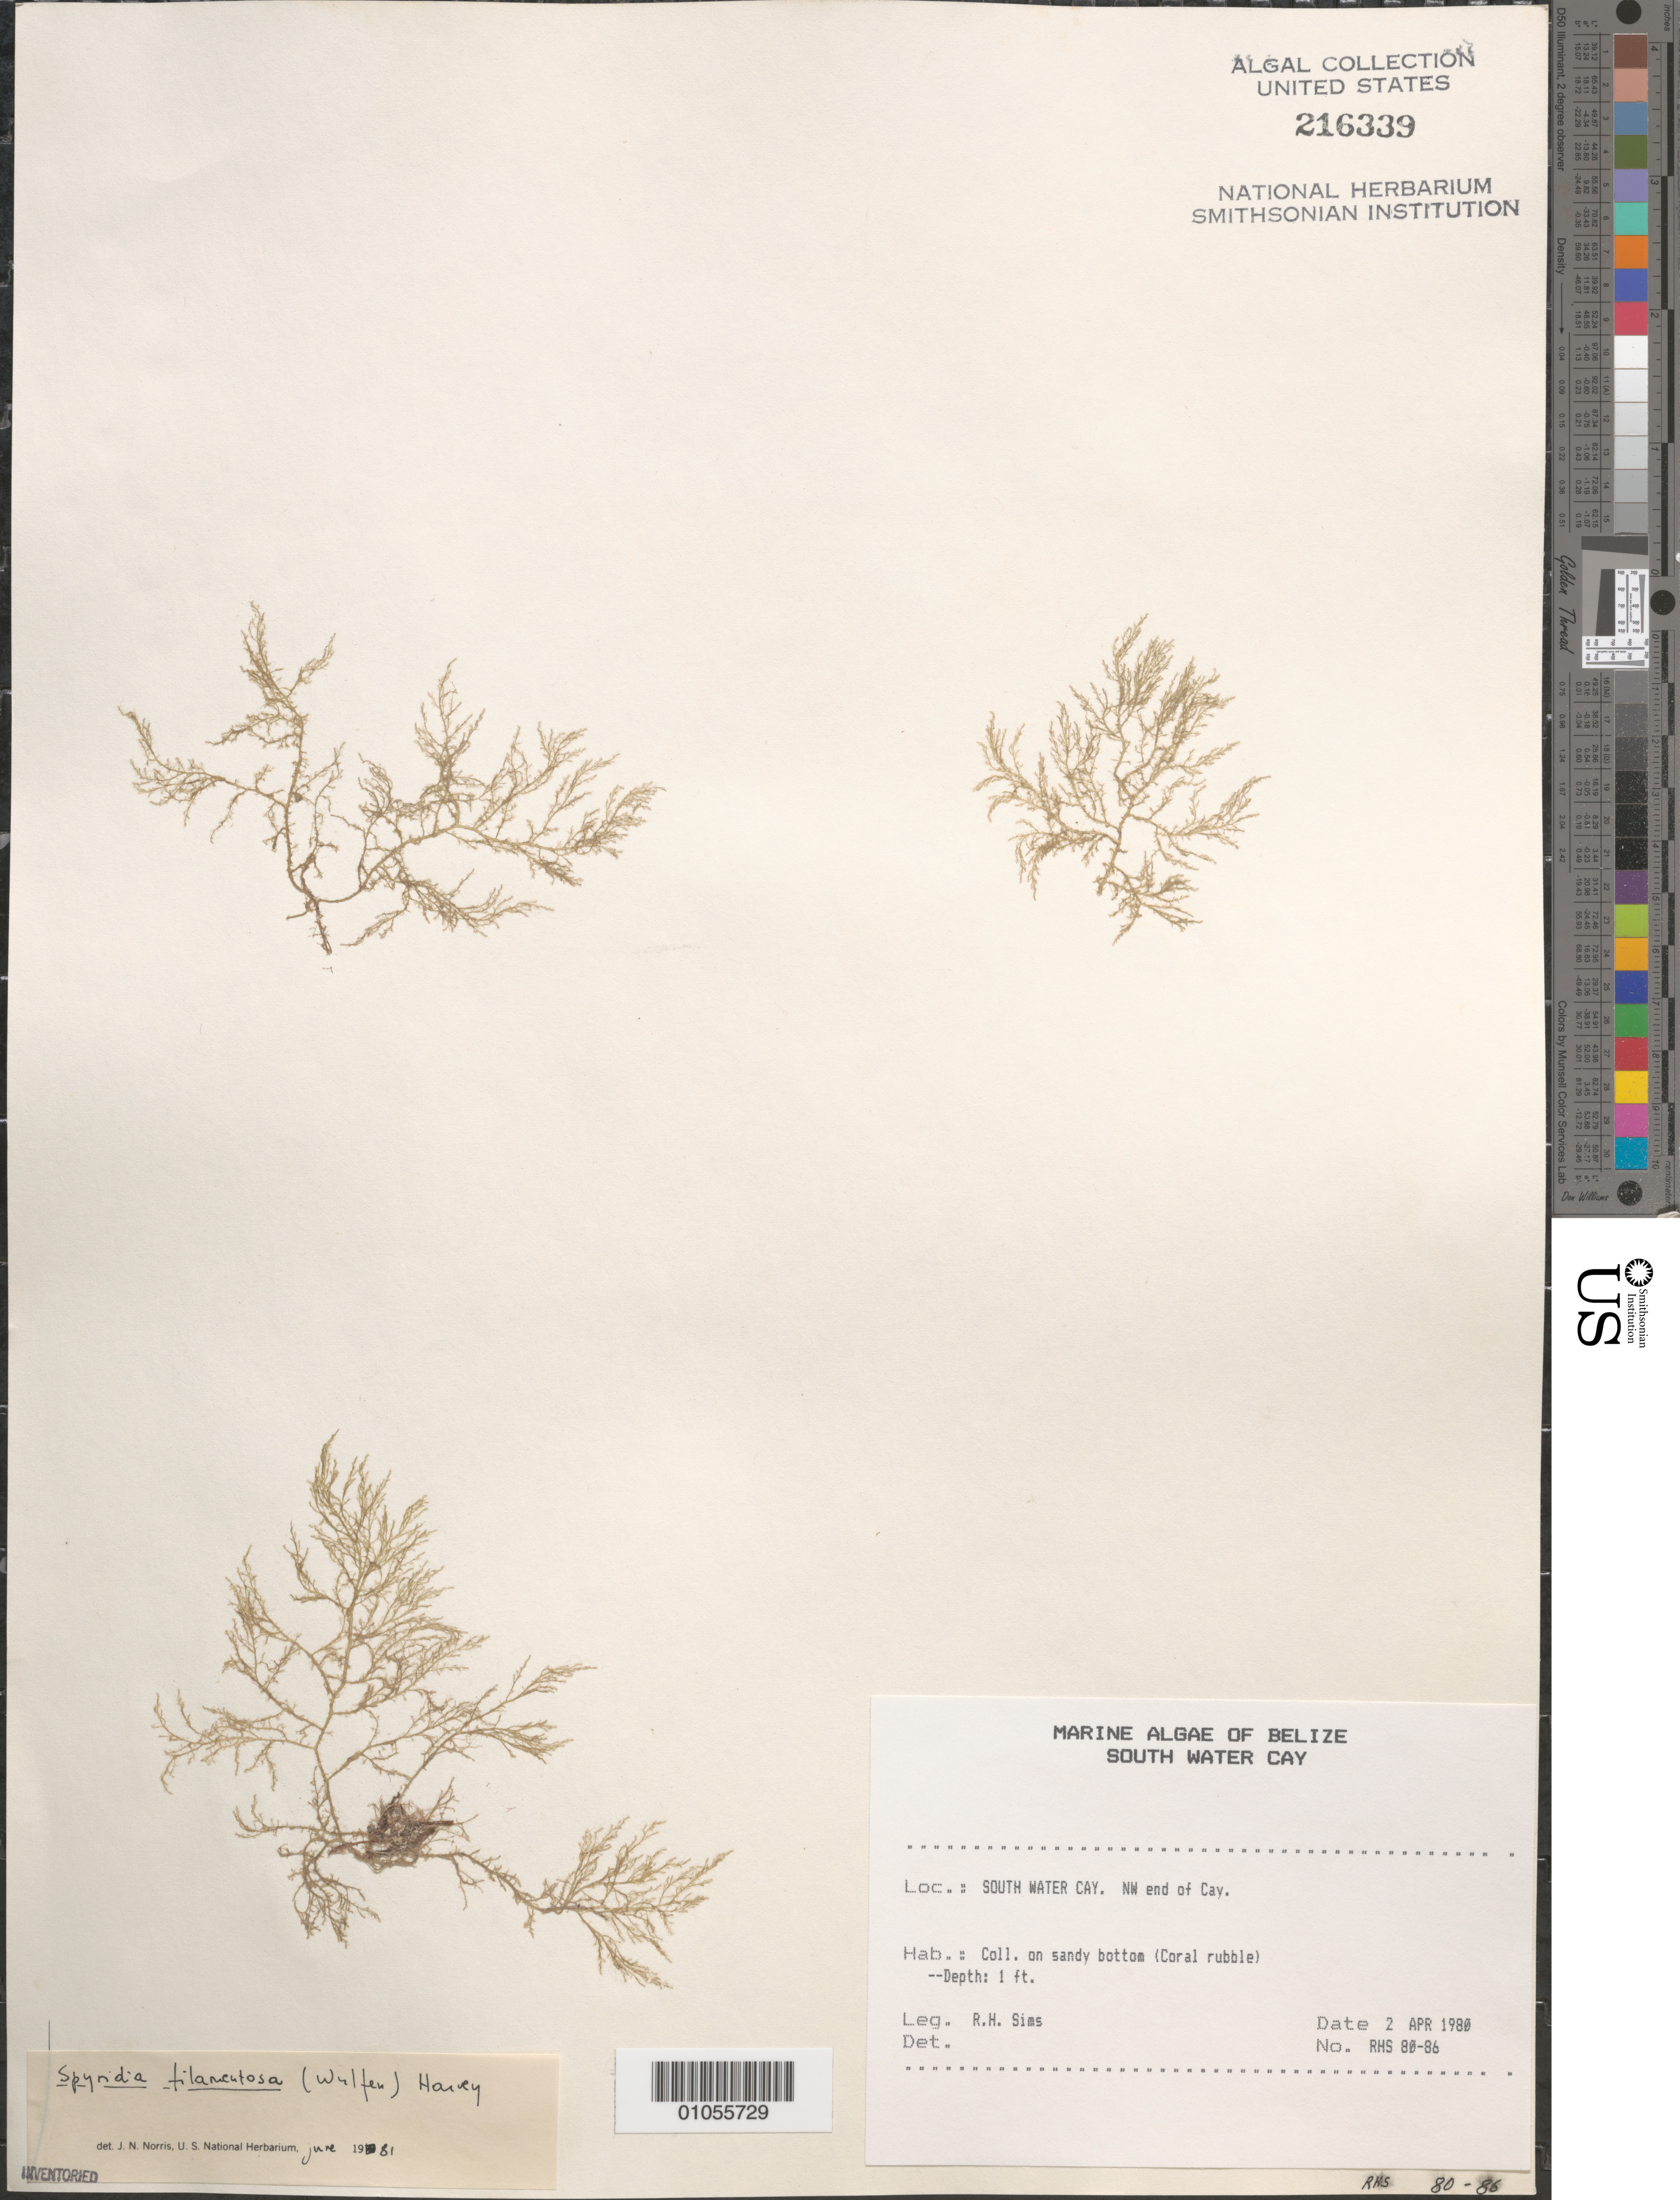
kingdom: Plantae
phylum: Rhodophyta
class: Florideophyceae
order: Ceramiales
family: Spyridiaceae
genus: Spyridia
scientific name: Spyridia filamentosa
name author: (Wulfen) Harv.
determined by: Norris, James N.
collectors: R. H. Sims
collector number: RHS 80-86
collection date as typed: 02 Apr 1980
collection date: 1980-04-02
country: Belize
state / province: Stann Creek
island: South Water Cay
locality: Northwest end of South Water Cay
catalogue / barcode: US 216339